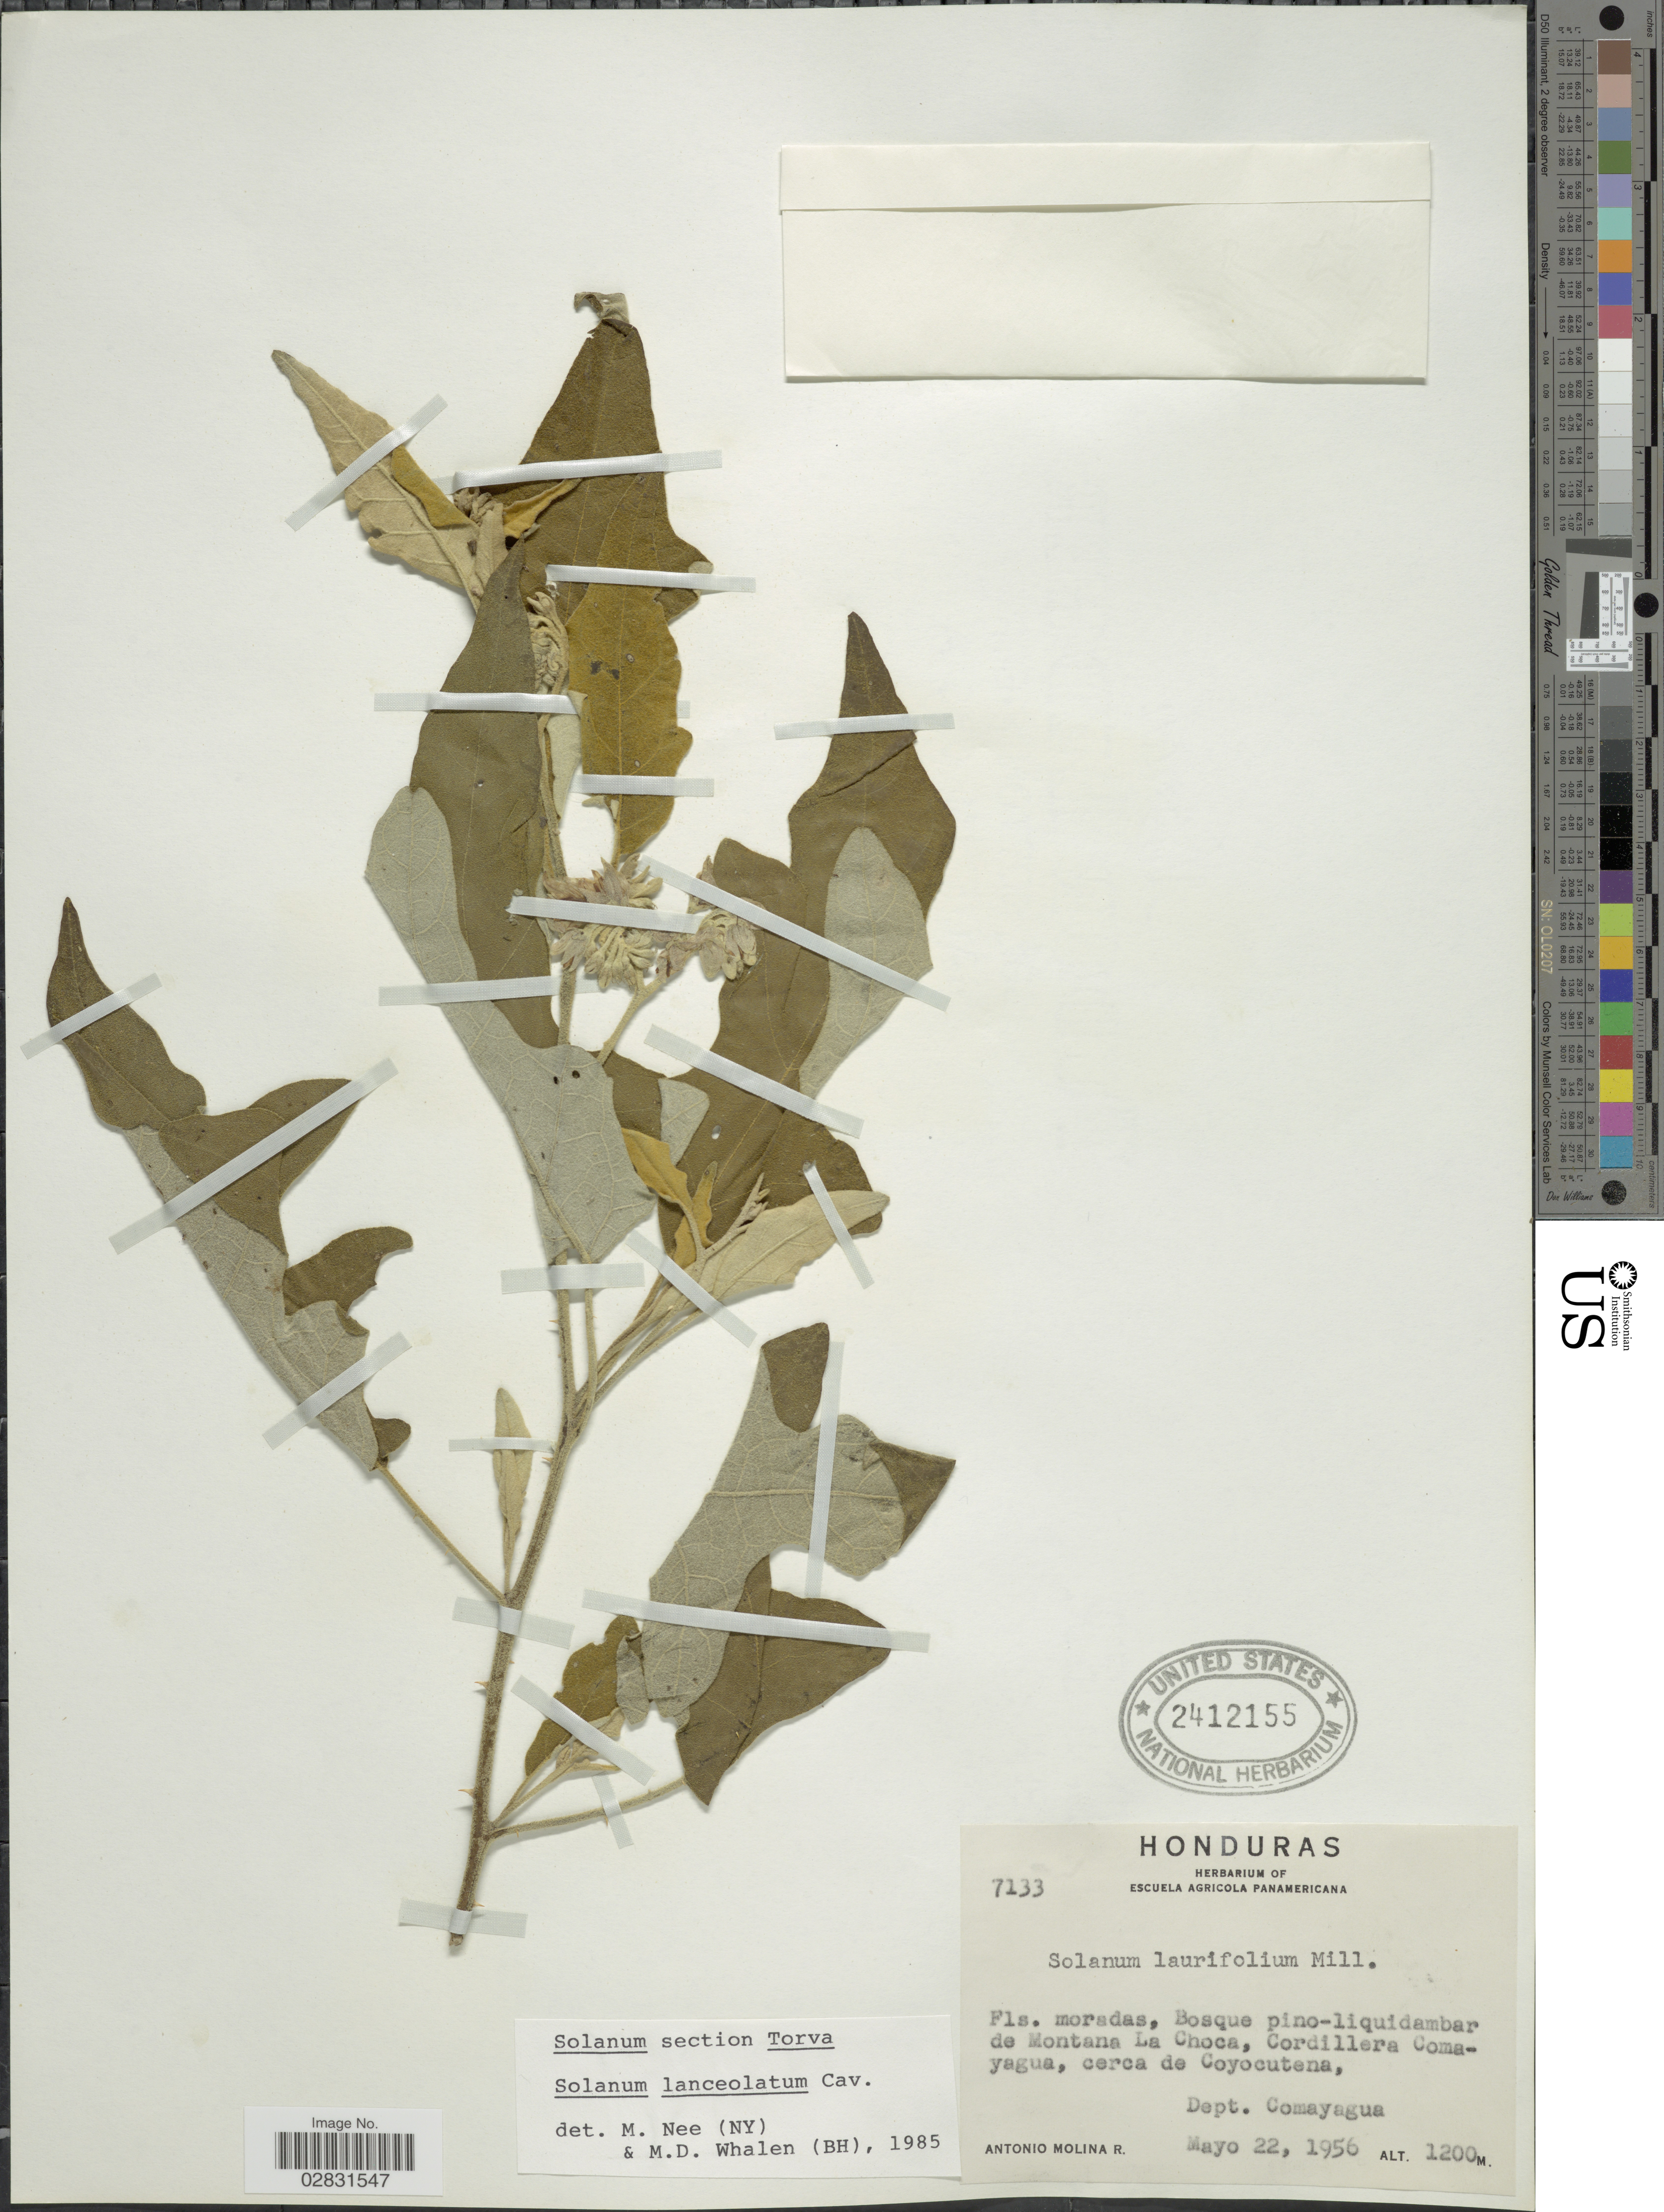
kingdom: Plantae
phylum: Tracheophyta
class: Magnoliopsida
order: Solanales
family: Solanaceae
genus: Solanum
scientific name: Solanum lanceolatum Berthault, nom. illeg.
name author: Berthault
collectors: A. Molina R.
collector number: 7133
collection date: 1956-05-22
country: Honduras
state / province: Comayagua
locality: Bosque pino-liquidambar de Montana La Choca, Cordillera Comayagua, cerca de Coyocutena, Dept. Comayagua.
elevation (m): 1200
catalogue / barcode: US 2412155